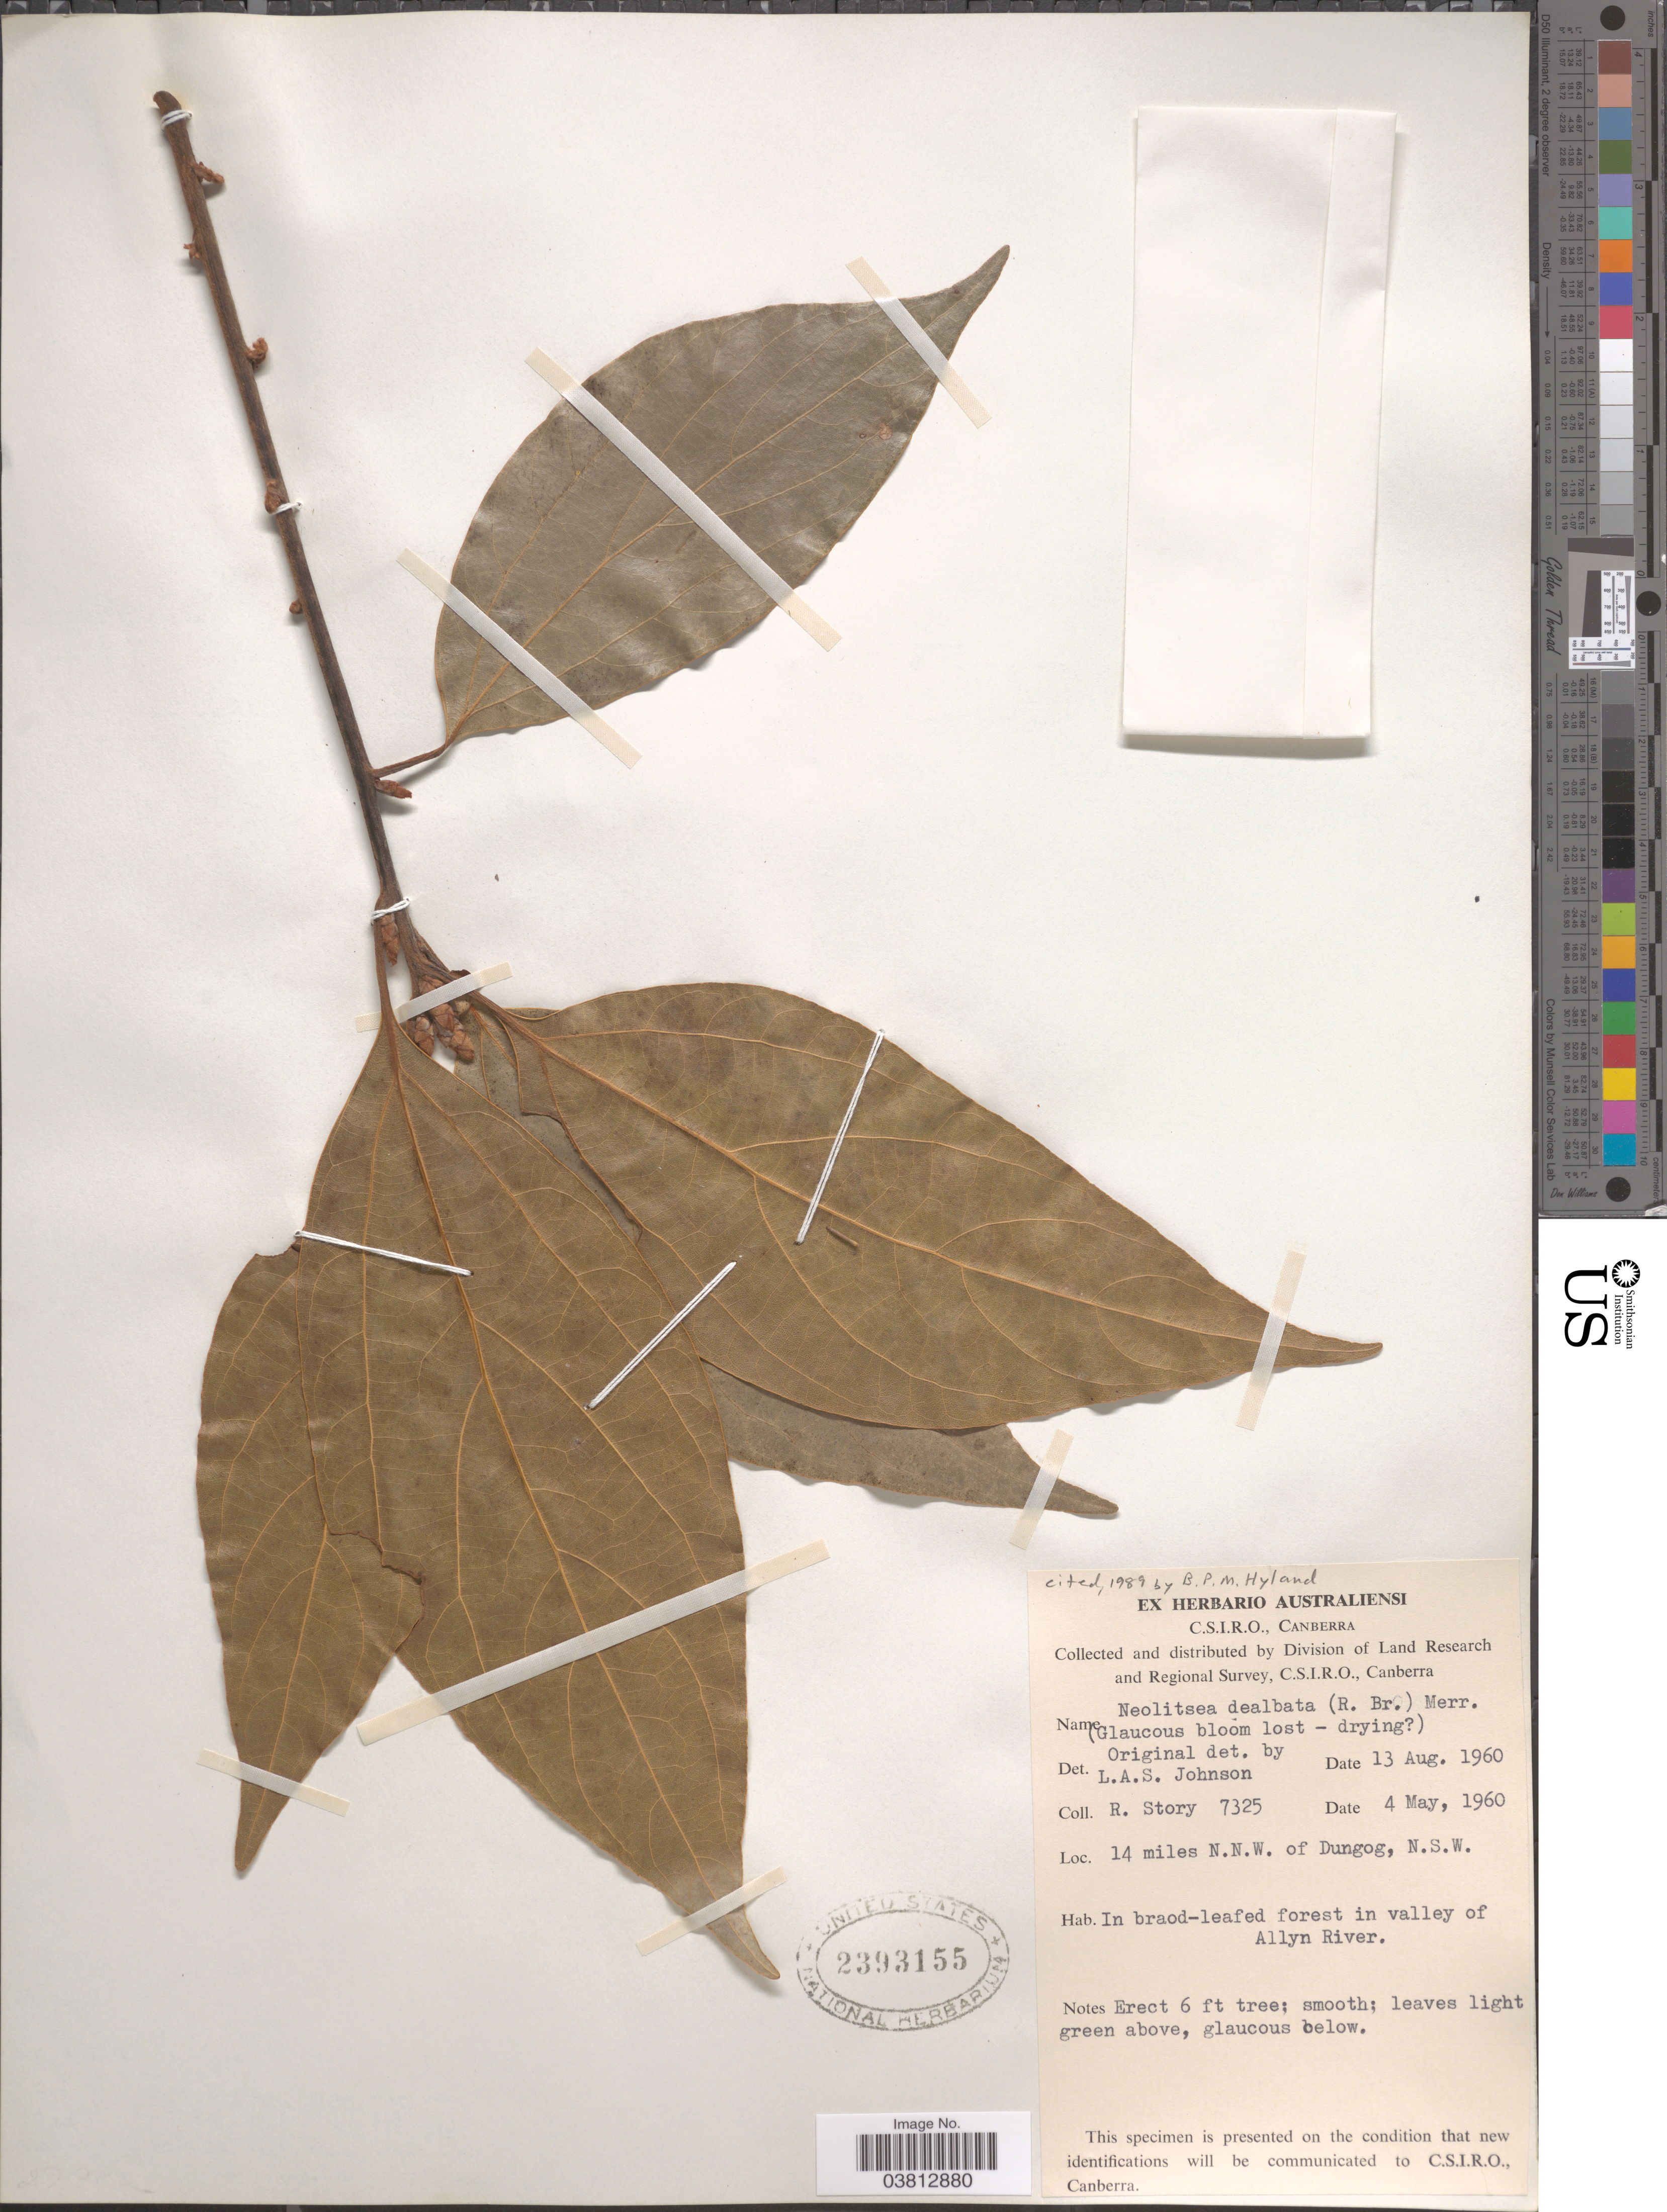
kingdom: Plantae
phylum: Tracheophyta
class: Magnoliopsida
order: Laurales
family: Lauraceae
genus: Neolitsea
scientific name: Neolitsea dealbata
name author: (R. Br.) Merr.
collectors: R. Story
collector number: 7325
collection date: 1960-05-04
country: Australia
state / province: New South Wales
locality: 14 miles N.N.W. of Dungog. In broad-leafed forest in valley of Allyn River.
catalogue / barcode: US 2393155